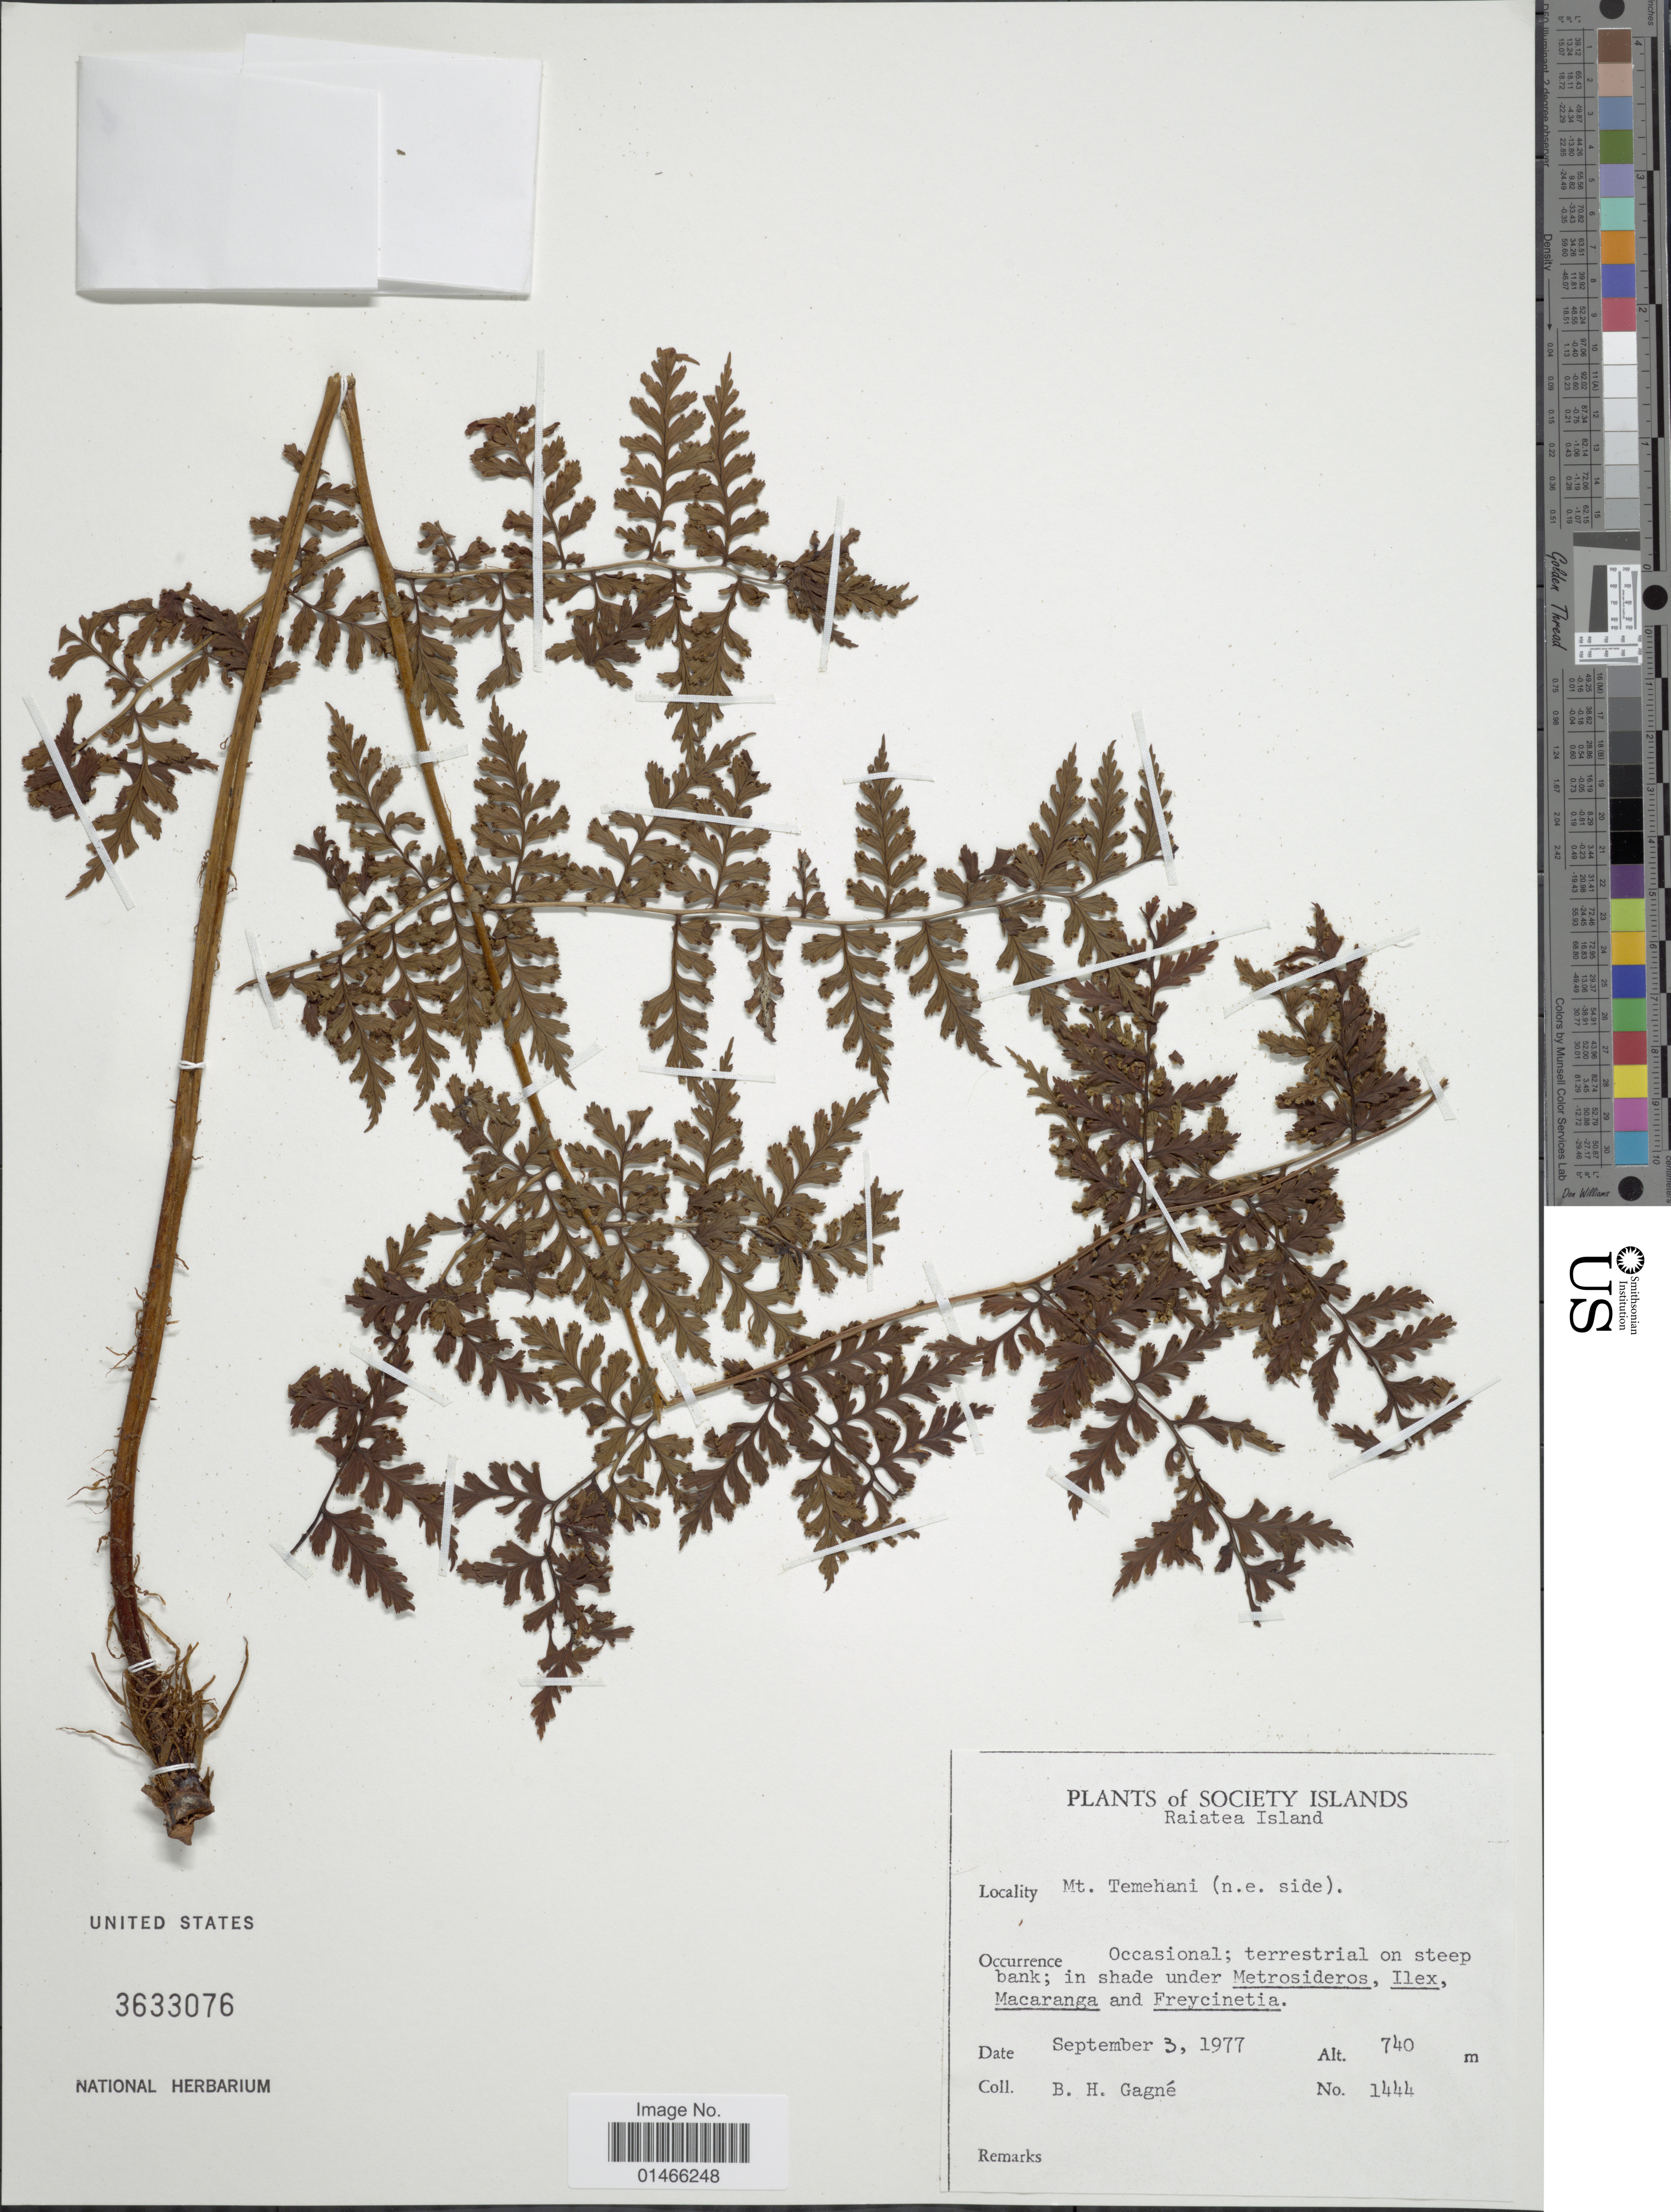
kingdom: Plantae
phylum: Tracheophyta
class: Polypodiopsida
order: Polypodiales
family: Dryopteridaceae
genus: Dryopteris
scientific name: Dryopteris lepinei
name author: (Kuhn) Kuntze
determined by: Florence, J.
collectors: B. H. Gagné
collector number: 1444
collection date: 1977-09-03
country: French Polynesia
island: Raiatea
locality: Society Islands. Raiatea Island.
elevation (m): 740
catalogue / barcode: US 3633076